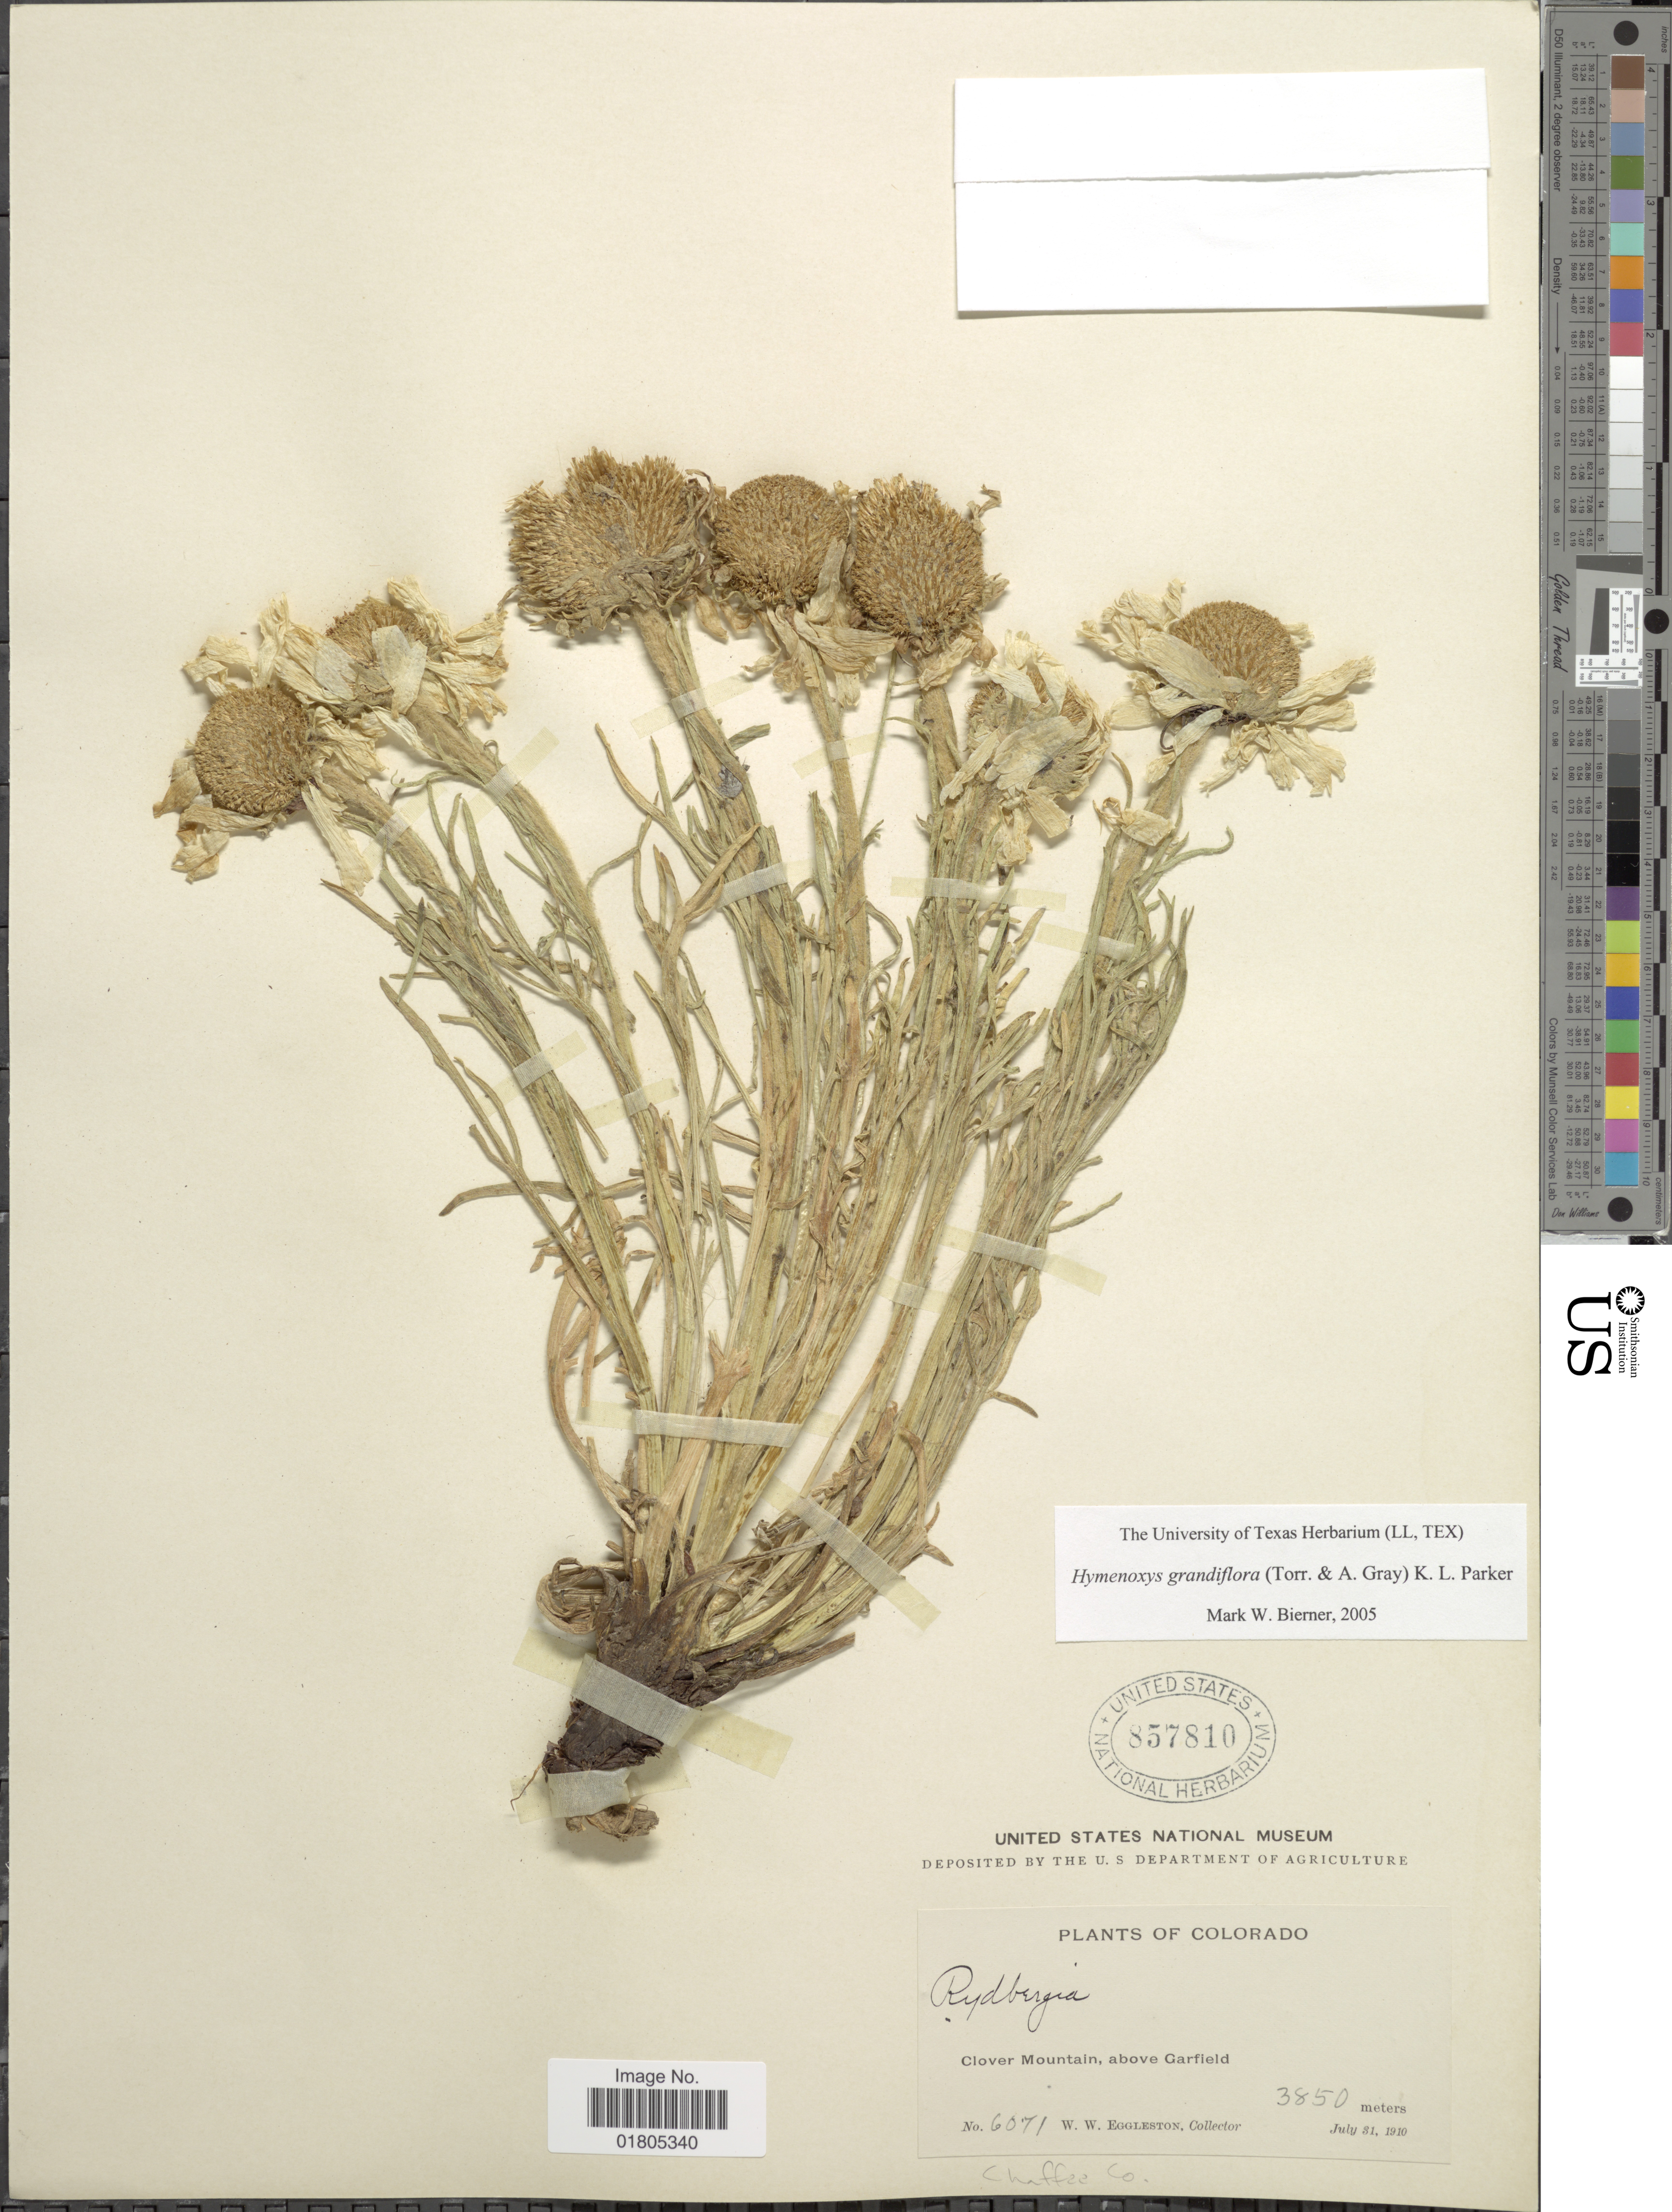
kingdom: Plantae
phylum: Tracheophyta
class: Magnoliopsida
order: Asterales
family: Asteraceae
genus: Actinea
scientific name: Actinea grandiflora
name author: (Torr. & A. Gray) Kuntze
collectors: W. W. Eggleston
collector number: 6071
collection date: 1910-07-31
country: United States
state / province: Colorado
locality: Clover Mountain, above Garfield. Chaffee Co.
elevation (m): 3850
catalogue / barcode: US 857810